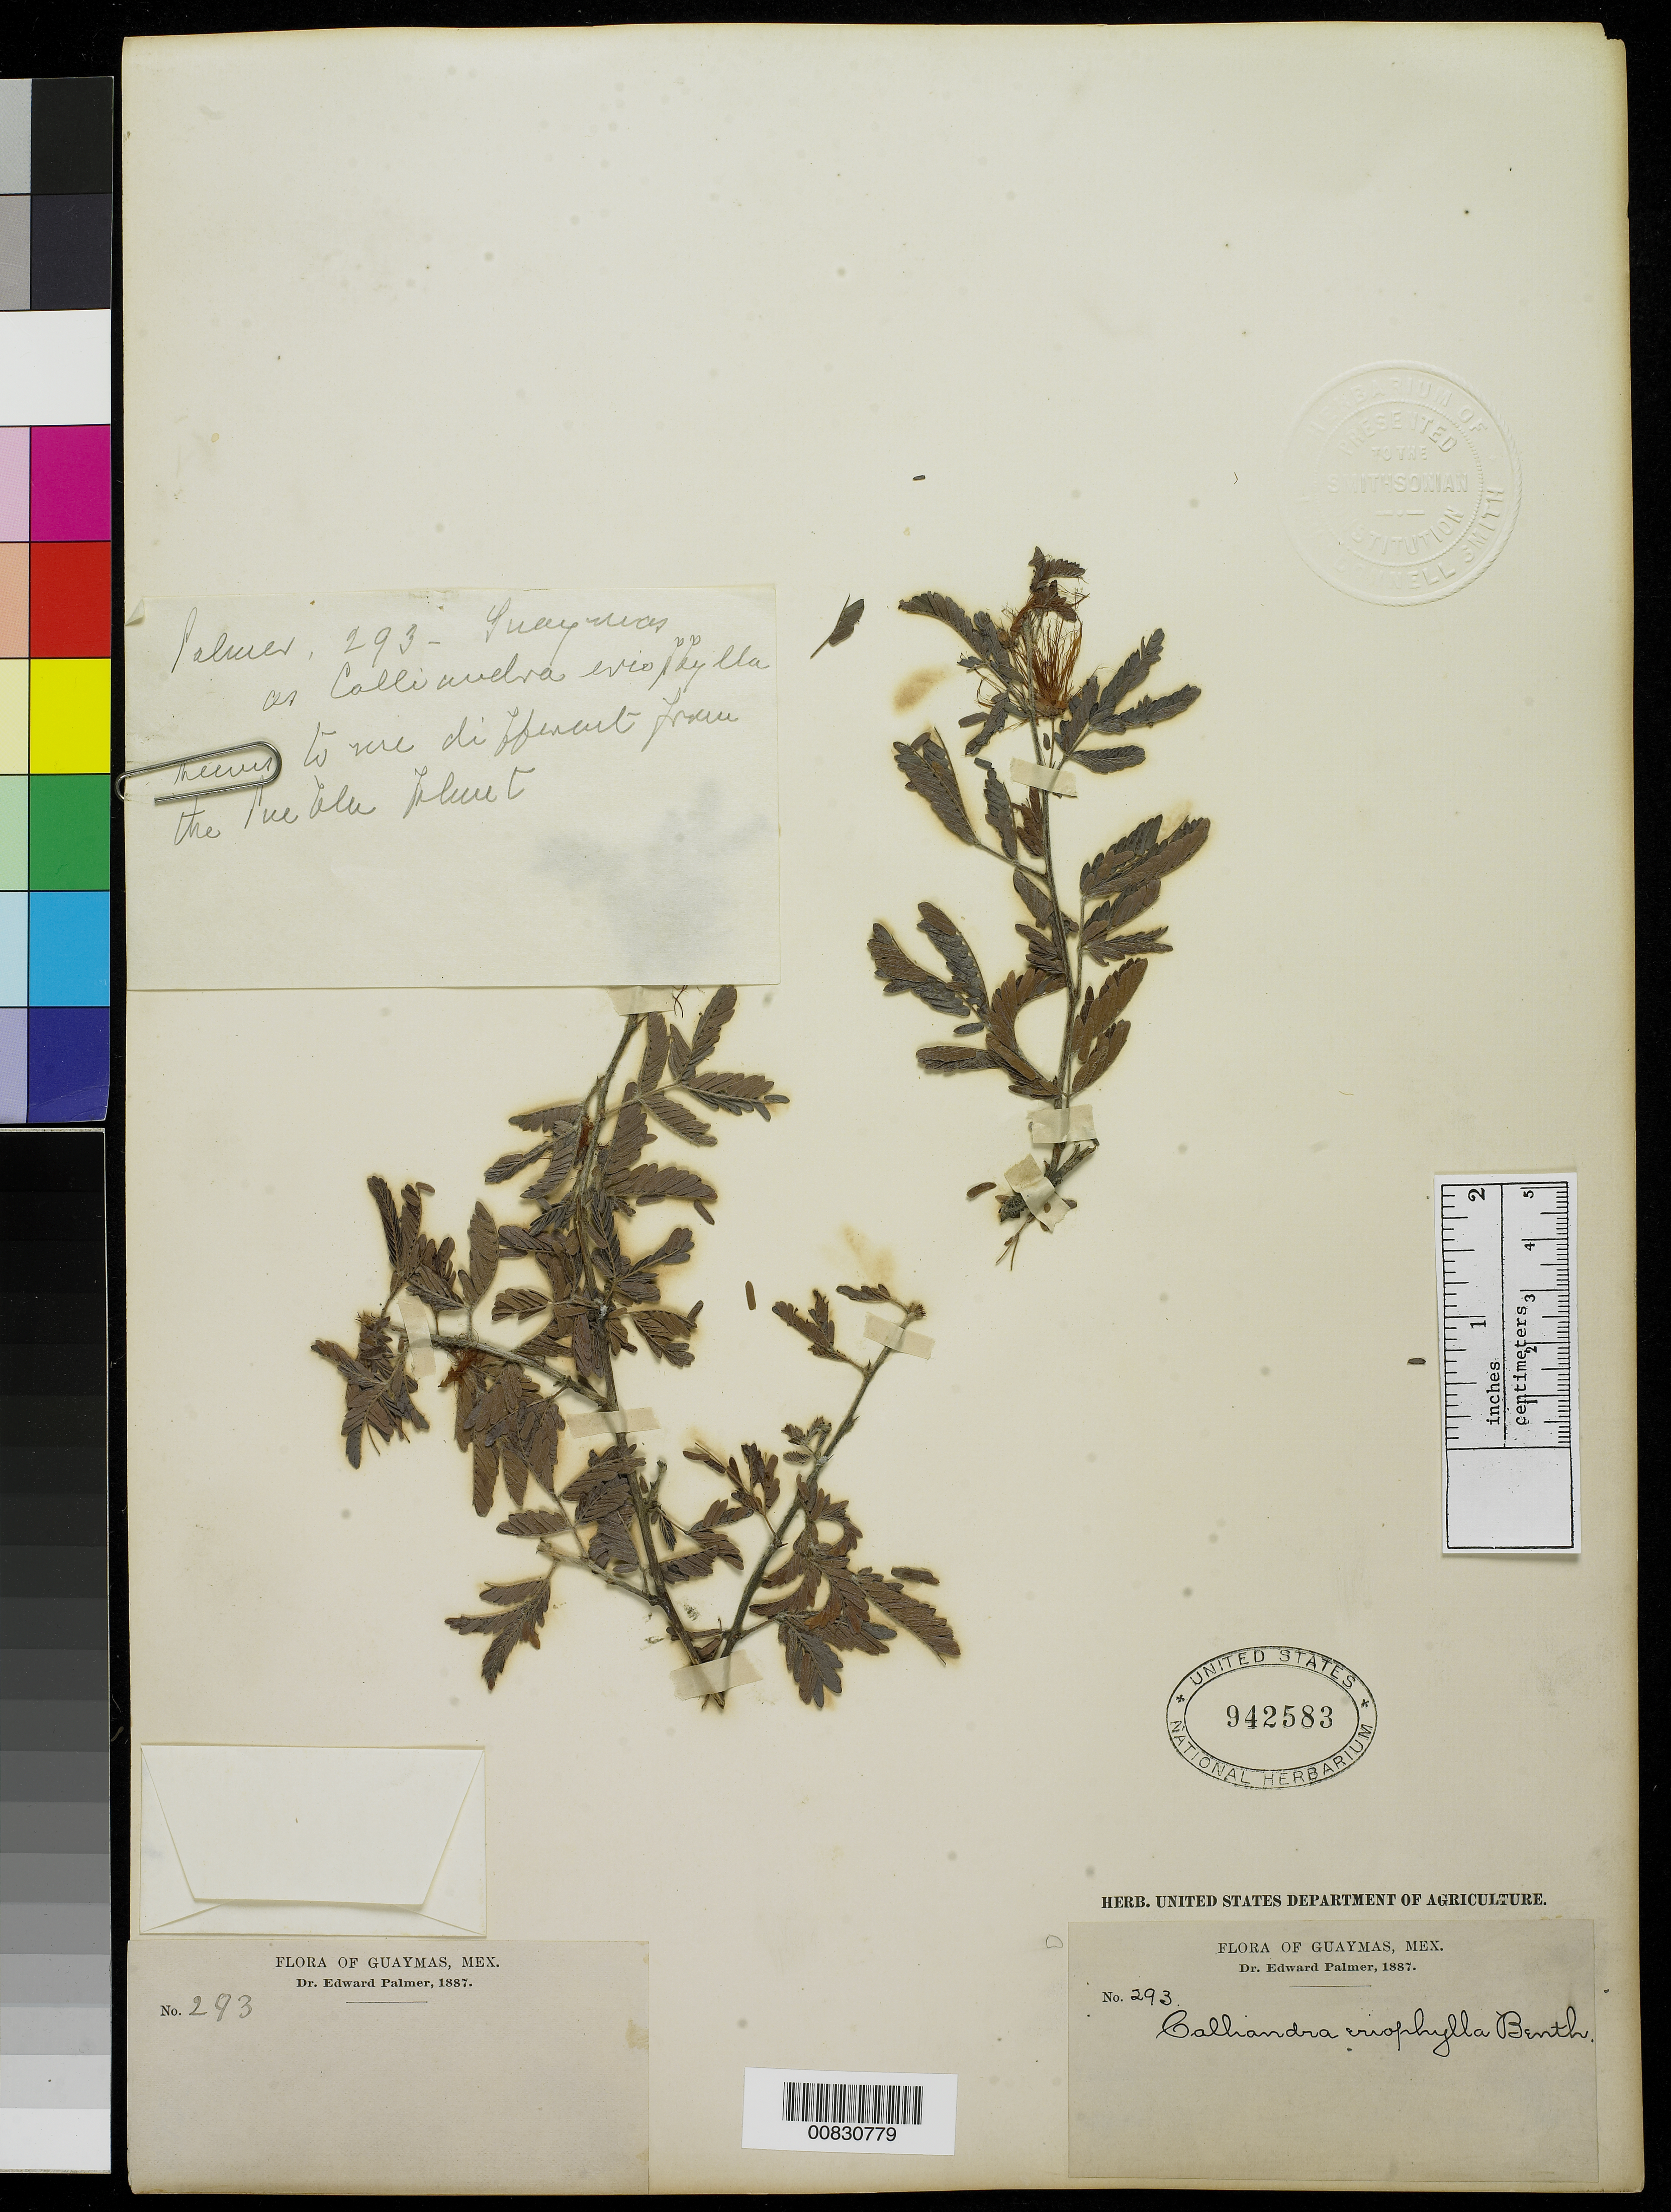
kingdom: Plantae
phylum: Tracheophyta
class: Magnoliopsida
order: Fabales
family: Fabaceae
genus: Calliandra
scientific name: Calliandra eriophylla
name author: Benth.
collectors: E. Palmer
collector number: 293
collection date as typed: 1887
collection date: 1887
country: Mexico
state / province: Sonora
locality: Guaymas, Sonora.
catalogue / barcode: US 942583